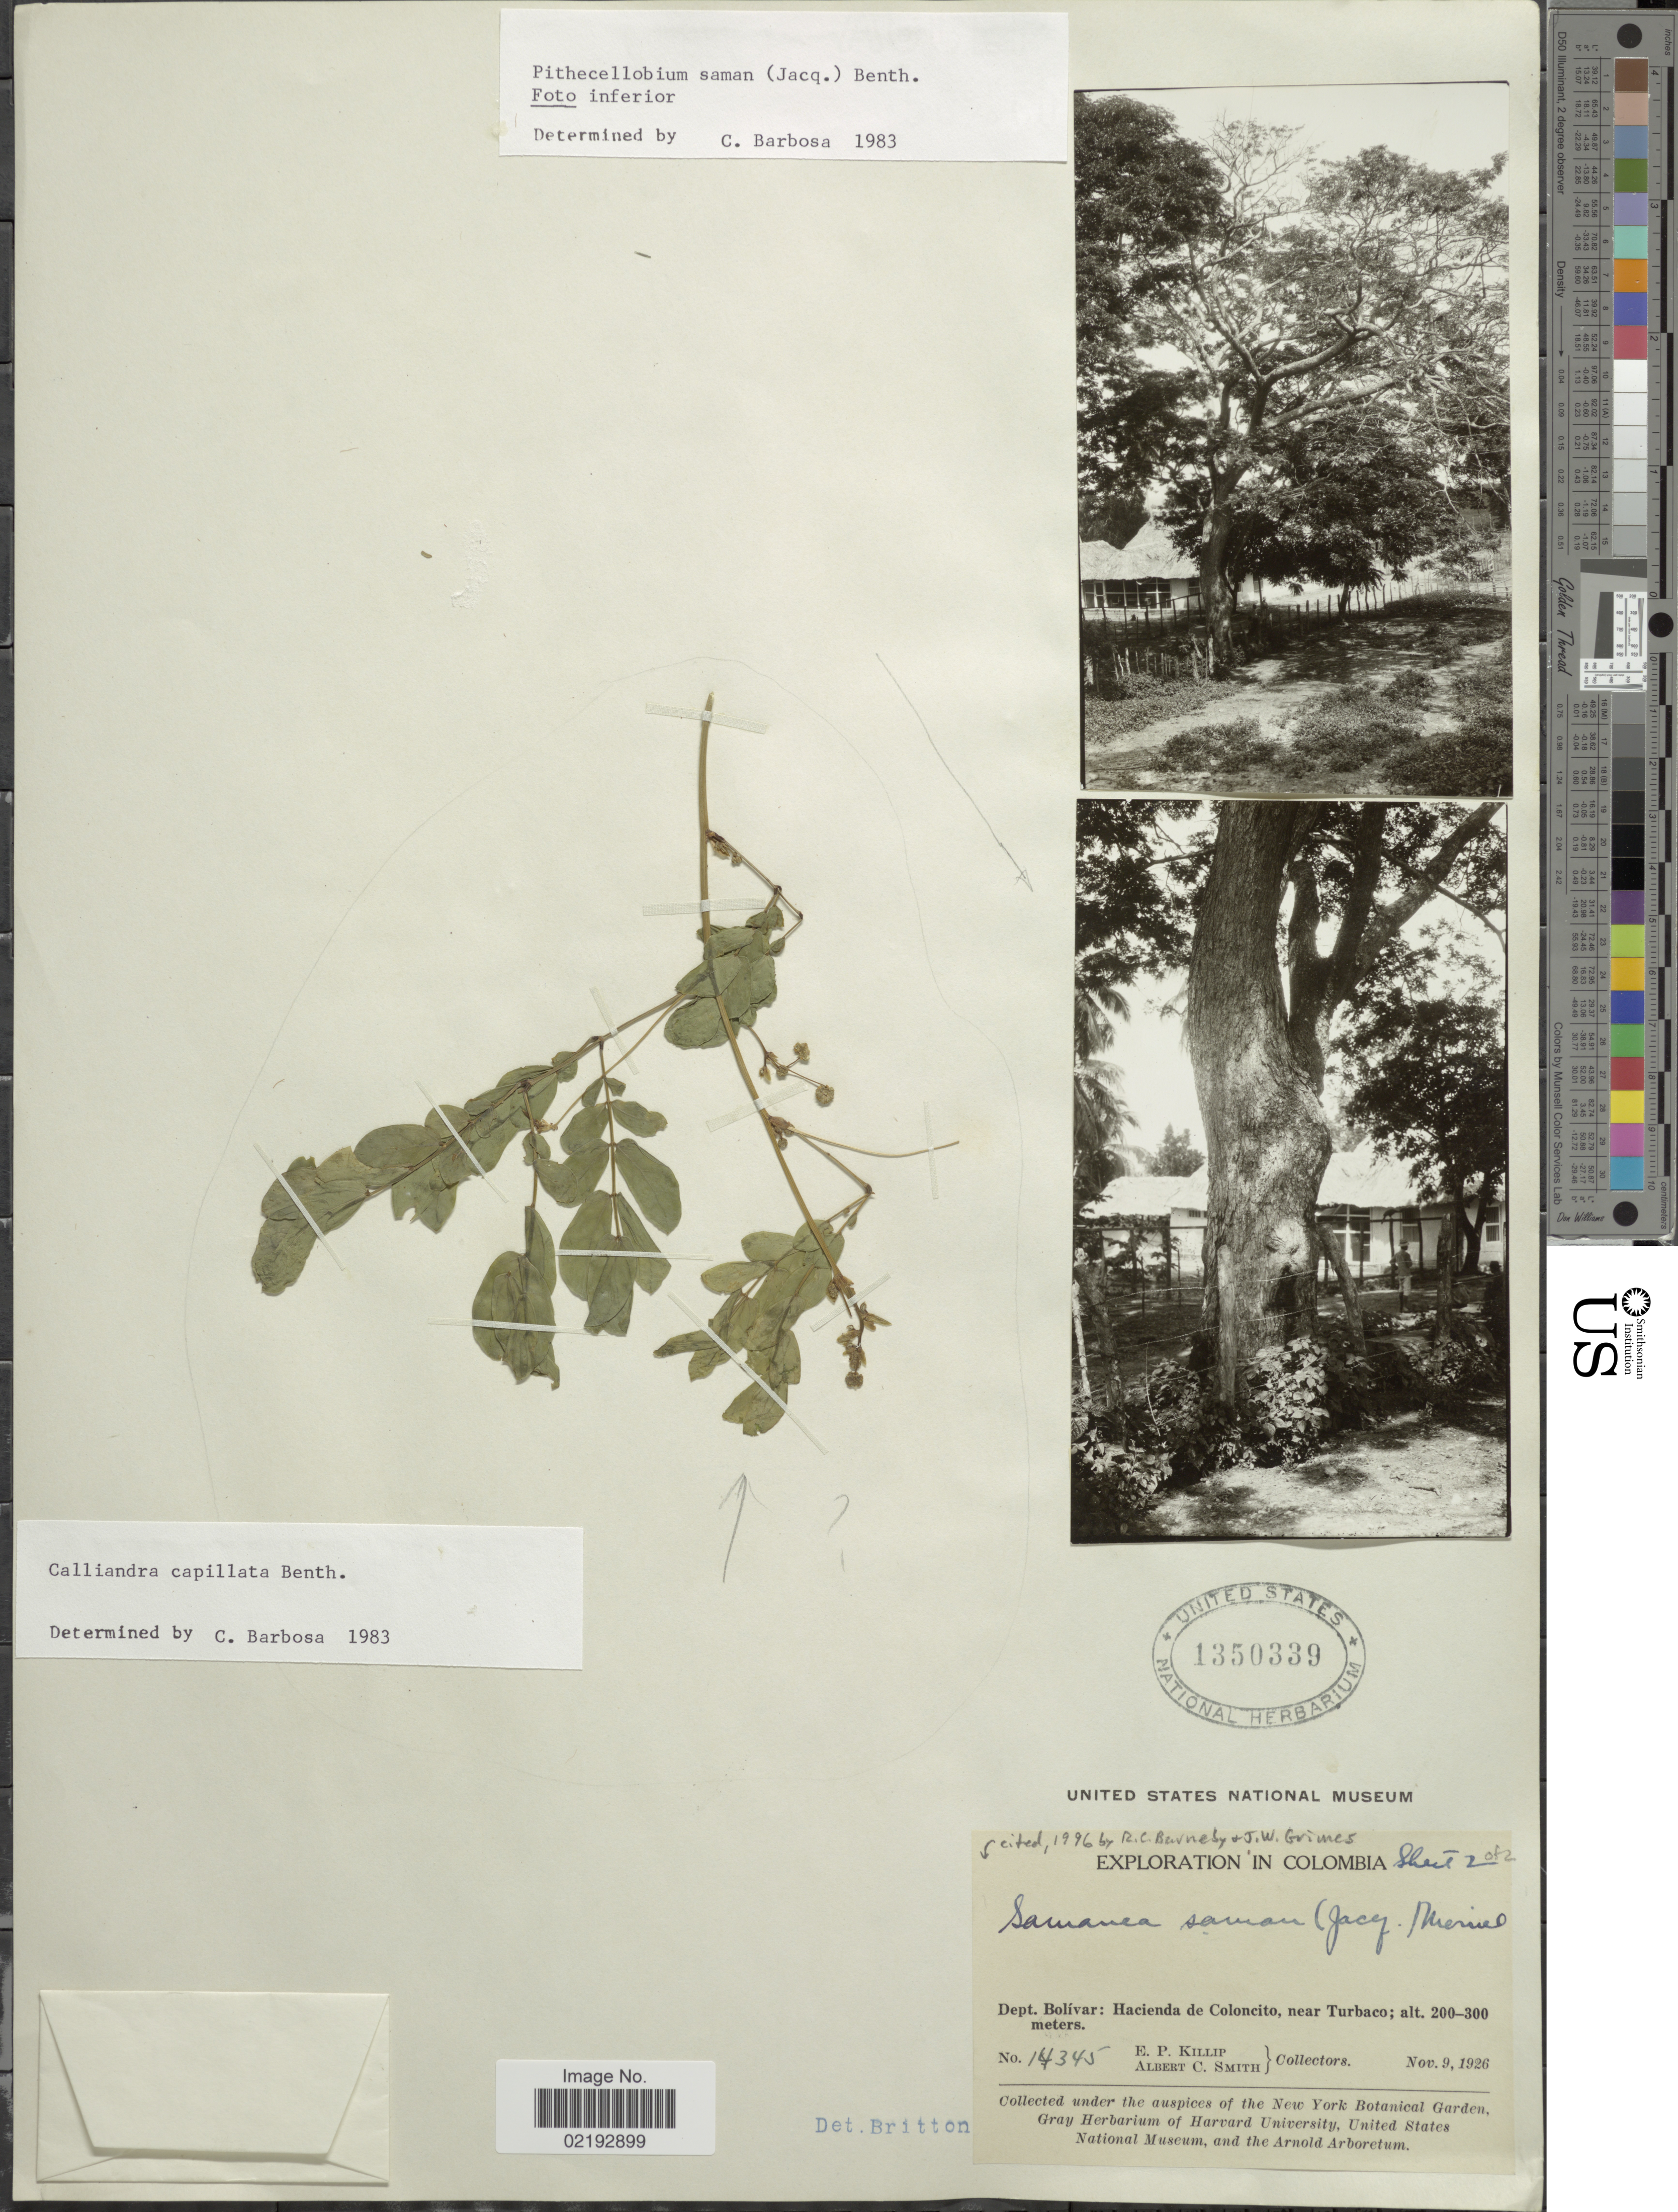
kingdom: Plantae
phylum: Tracheophyta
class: Magnoliopsida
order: Fabales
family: Fabaceae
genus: Samanea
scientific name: Samanea saman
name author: (Jacq.) Merr.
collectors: E. P. Killip & A. C. Smith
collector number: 14345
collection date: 1926-11-09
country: Colombia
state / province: Bolívar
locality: Hacienda de Coloncito, near Turbaco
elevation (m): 200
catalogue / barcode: US 1350339